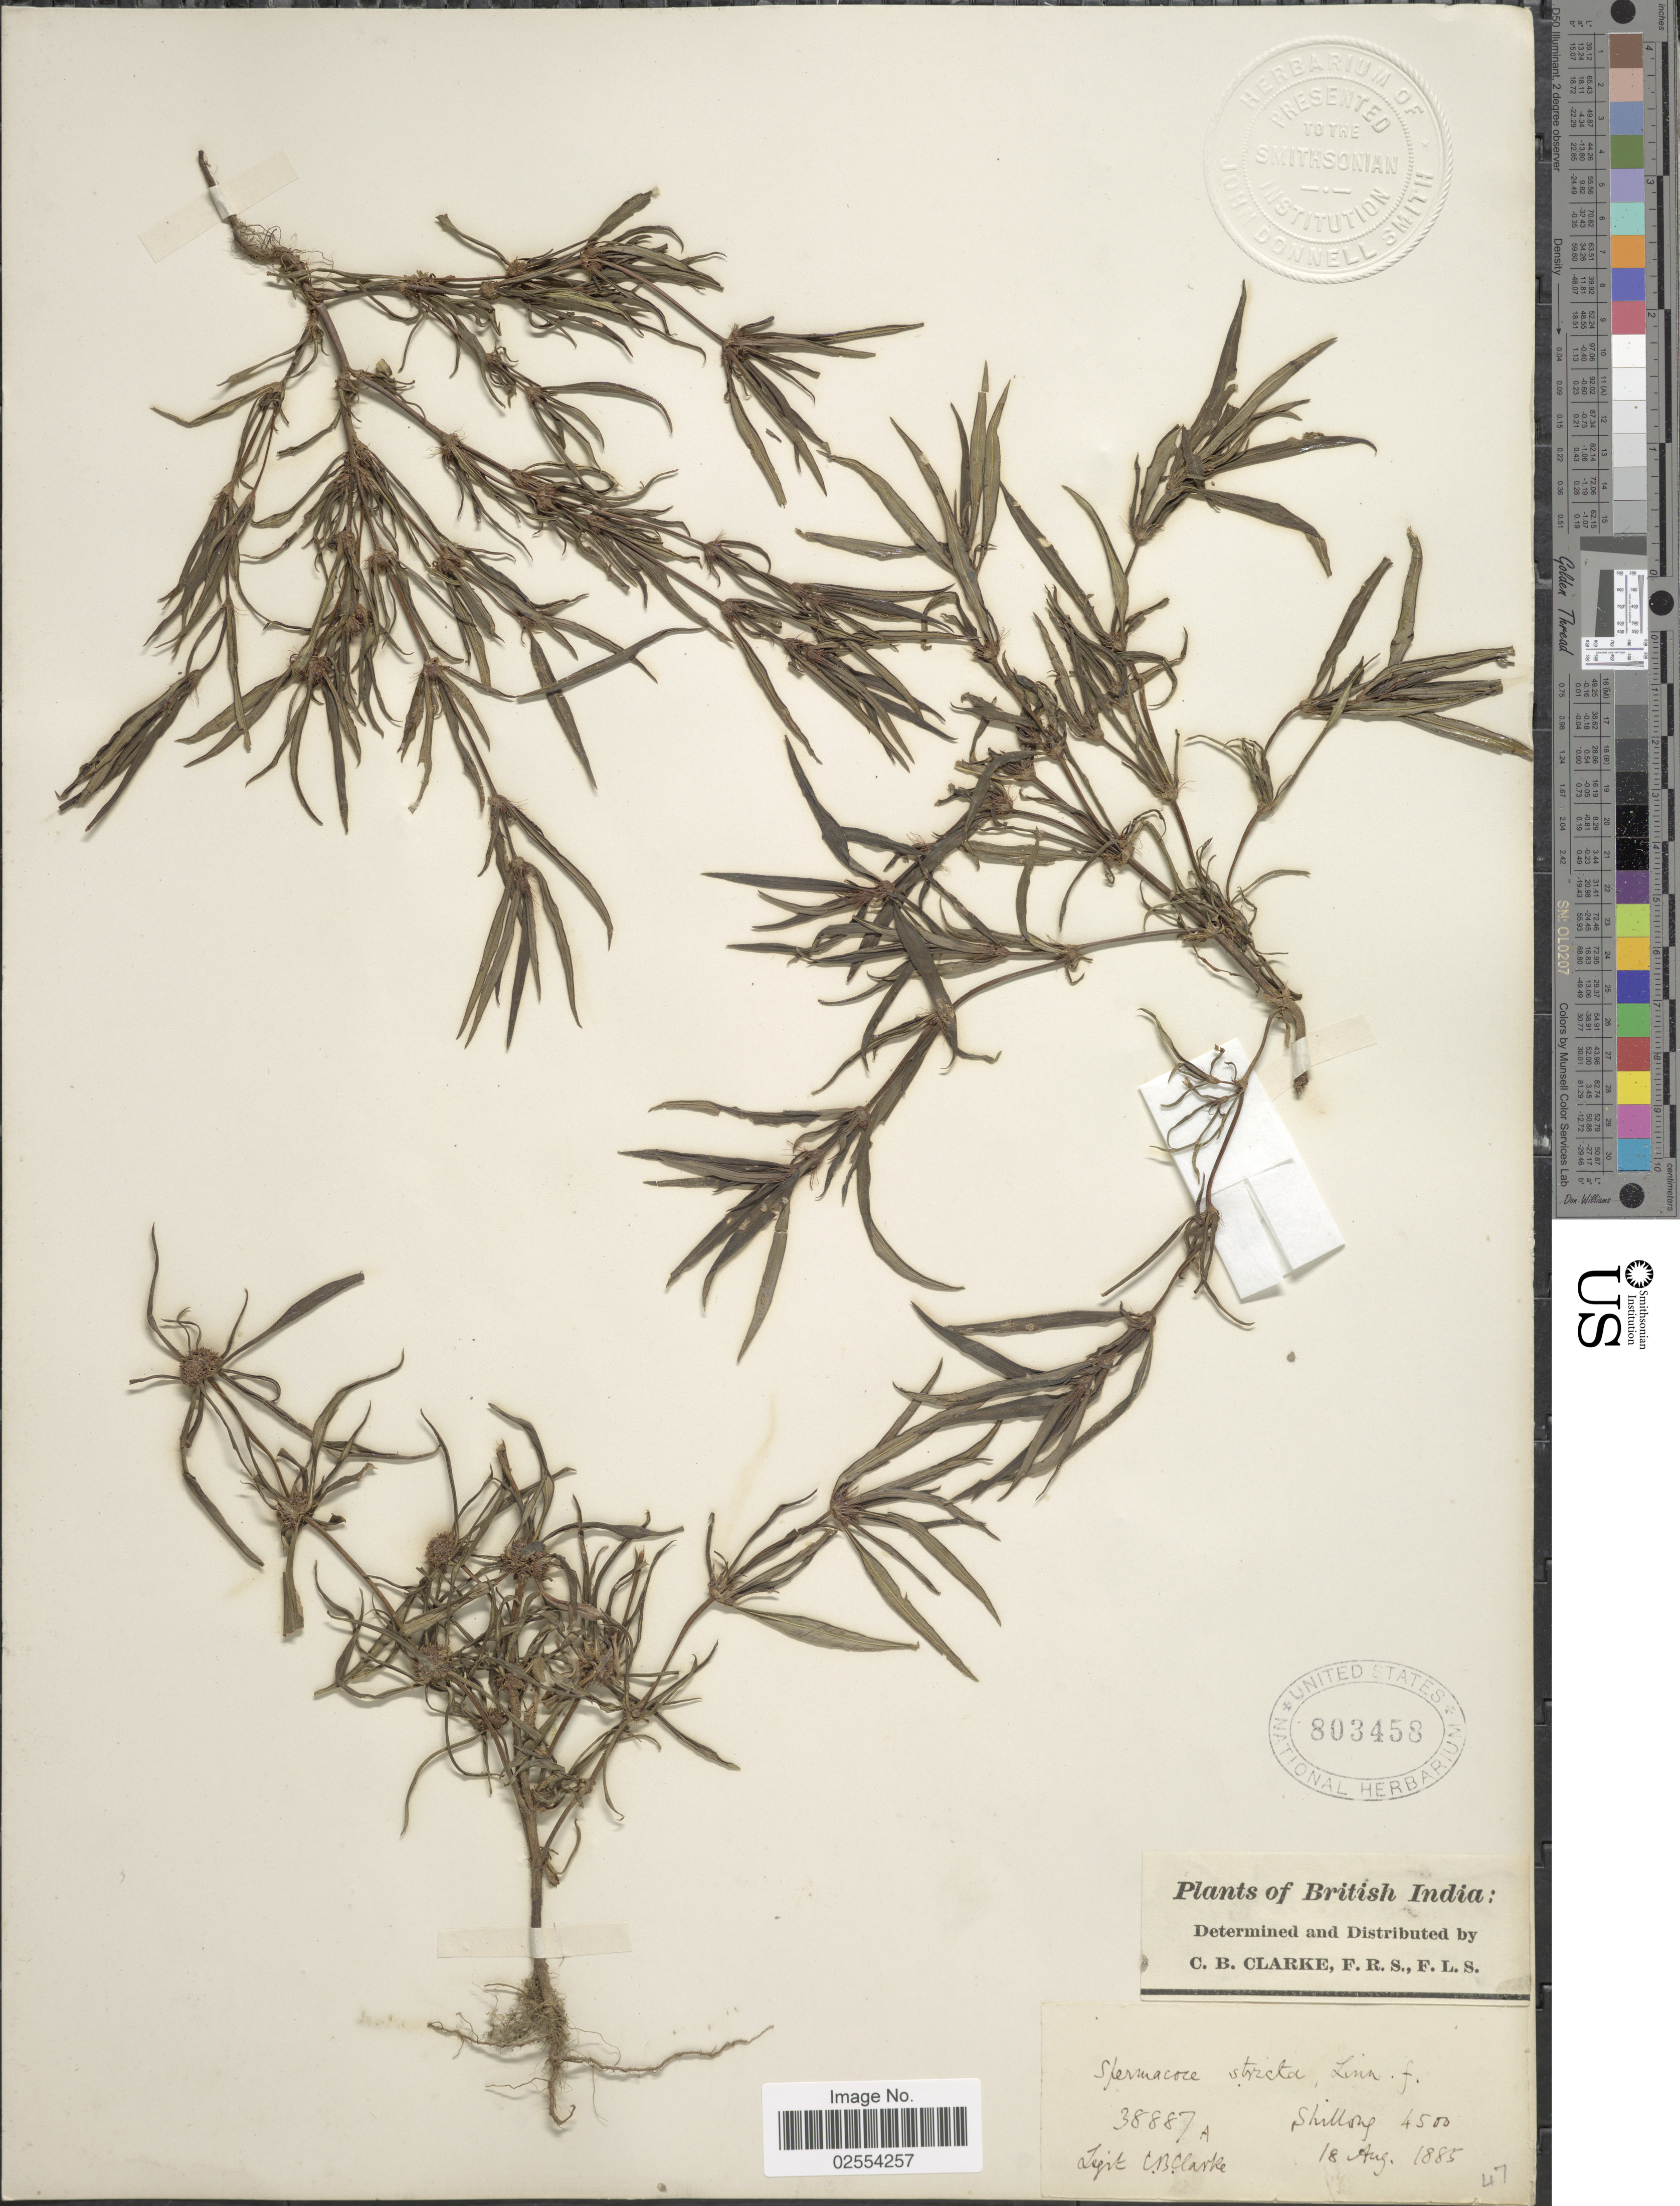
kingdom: Plantae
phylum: Tracheophyta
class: Magnoliopsida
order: Gentianales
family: Rubiaceae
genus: Spermacoce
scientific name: Spermacoce sp.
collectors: C. B. Clarke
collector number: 38887A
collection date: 1885-08-18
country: India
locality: British India, Shillong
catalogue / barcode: US 803458